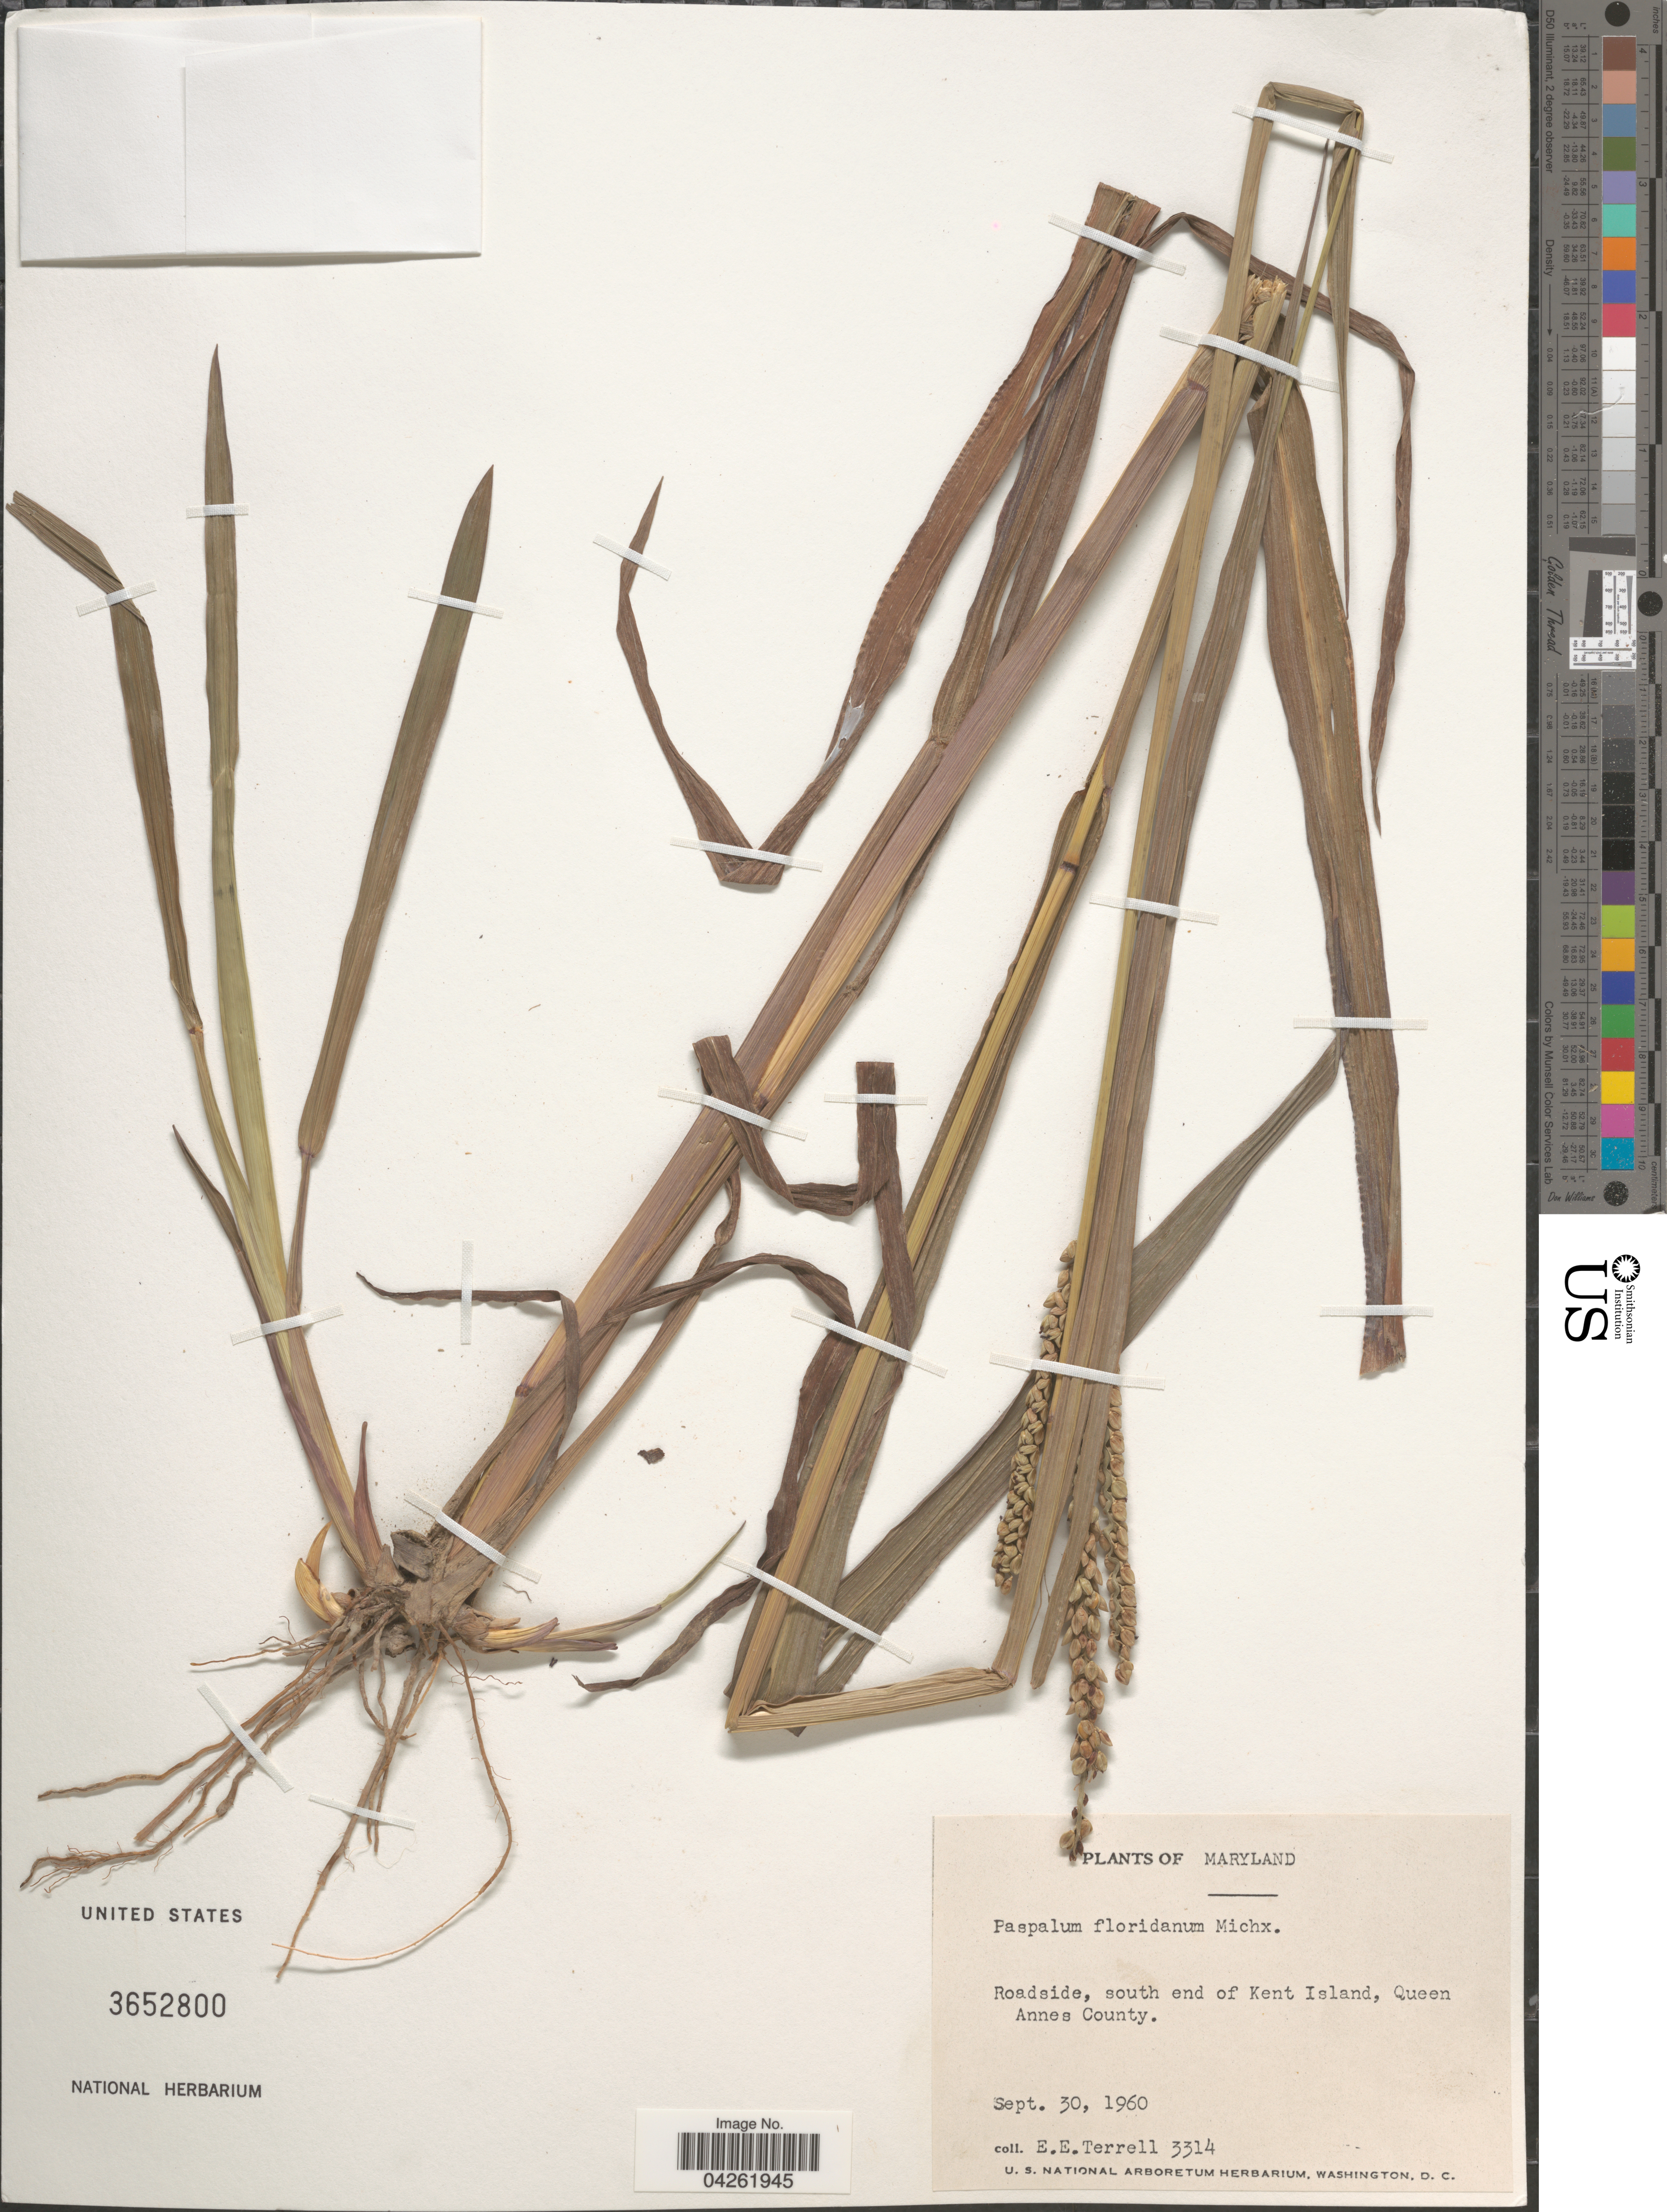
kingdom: Plantae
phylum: Tracheophyta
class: Liliopsida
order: Poales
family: Poaceae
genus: Paspalum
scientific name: Paspalum floridanum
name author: Michx.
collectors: E. E. Terrell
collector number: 3314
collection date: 1960-09-30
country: United States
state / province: Maryland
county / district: Queen Anne's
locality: Roadside, south end of Kent Island, Queen Annes County.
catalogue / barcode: US 3652800